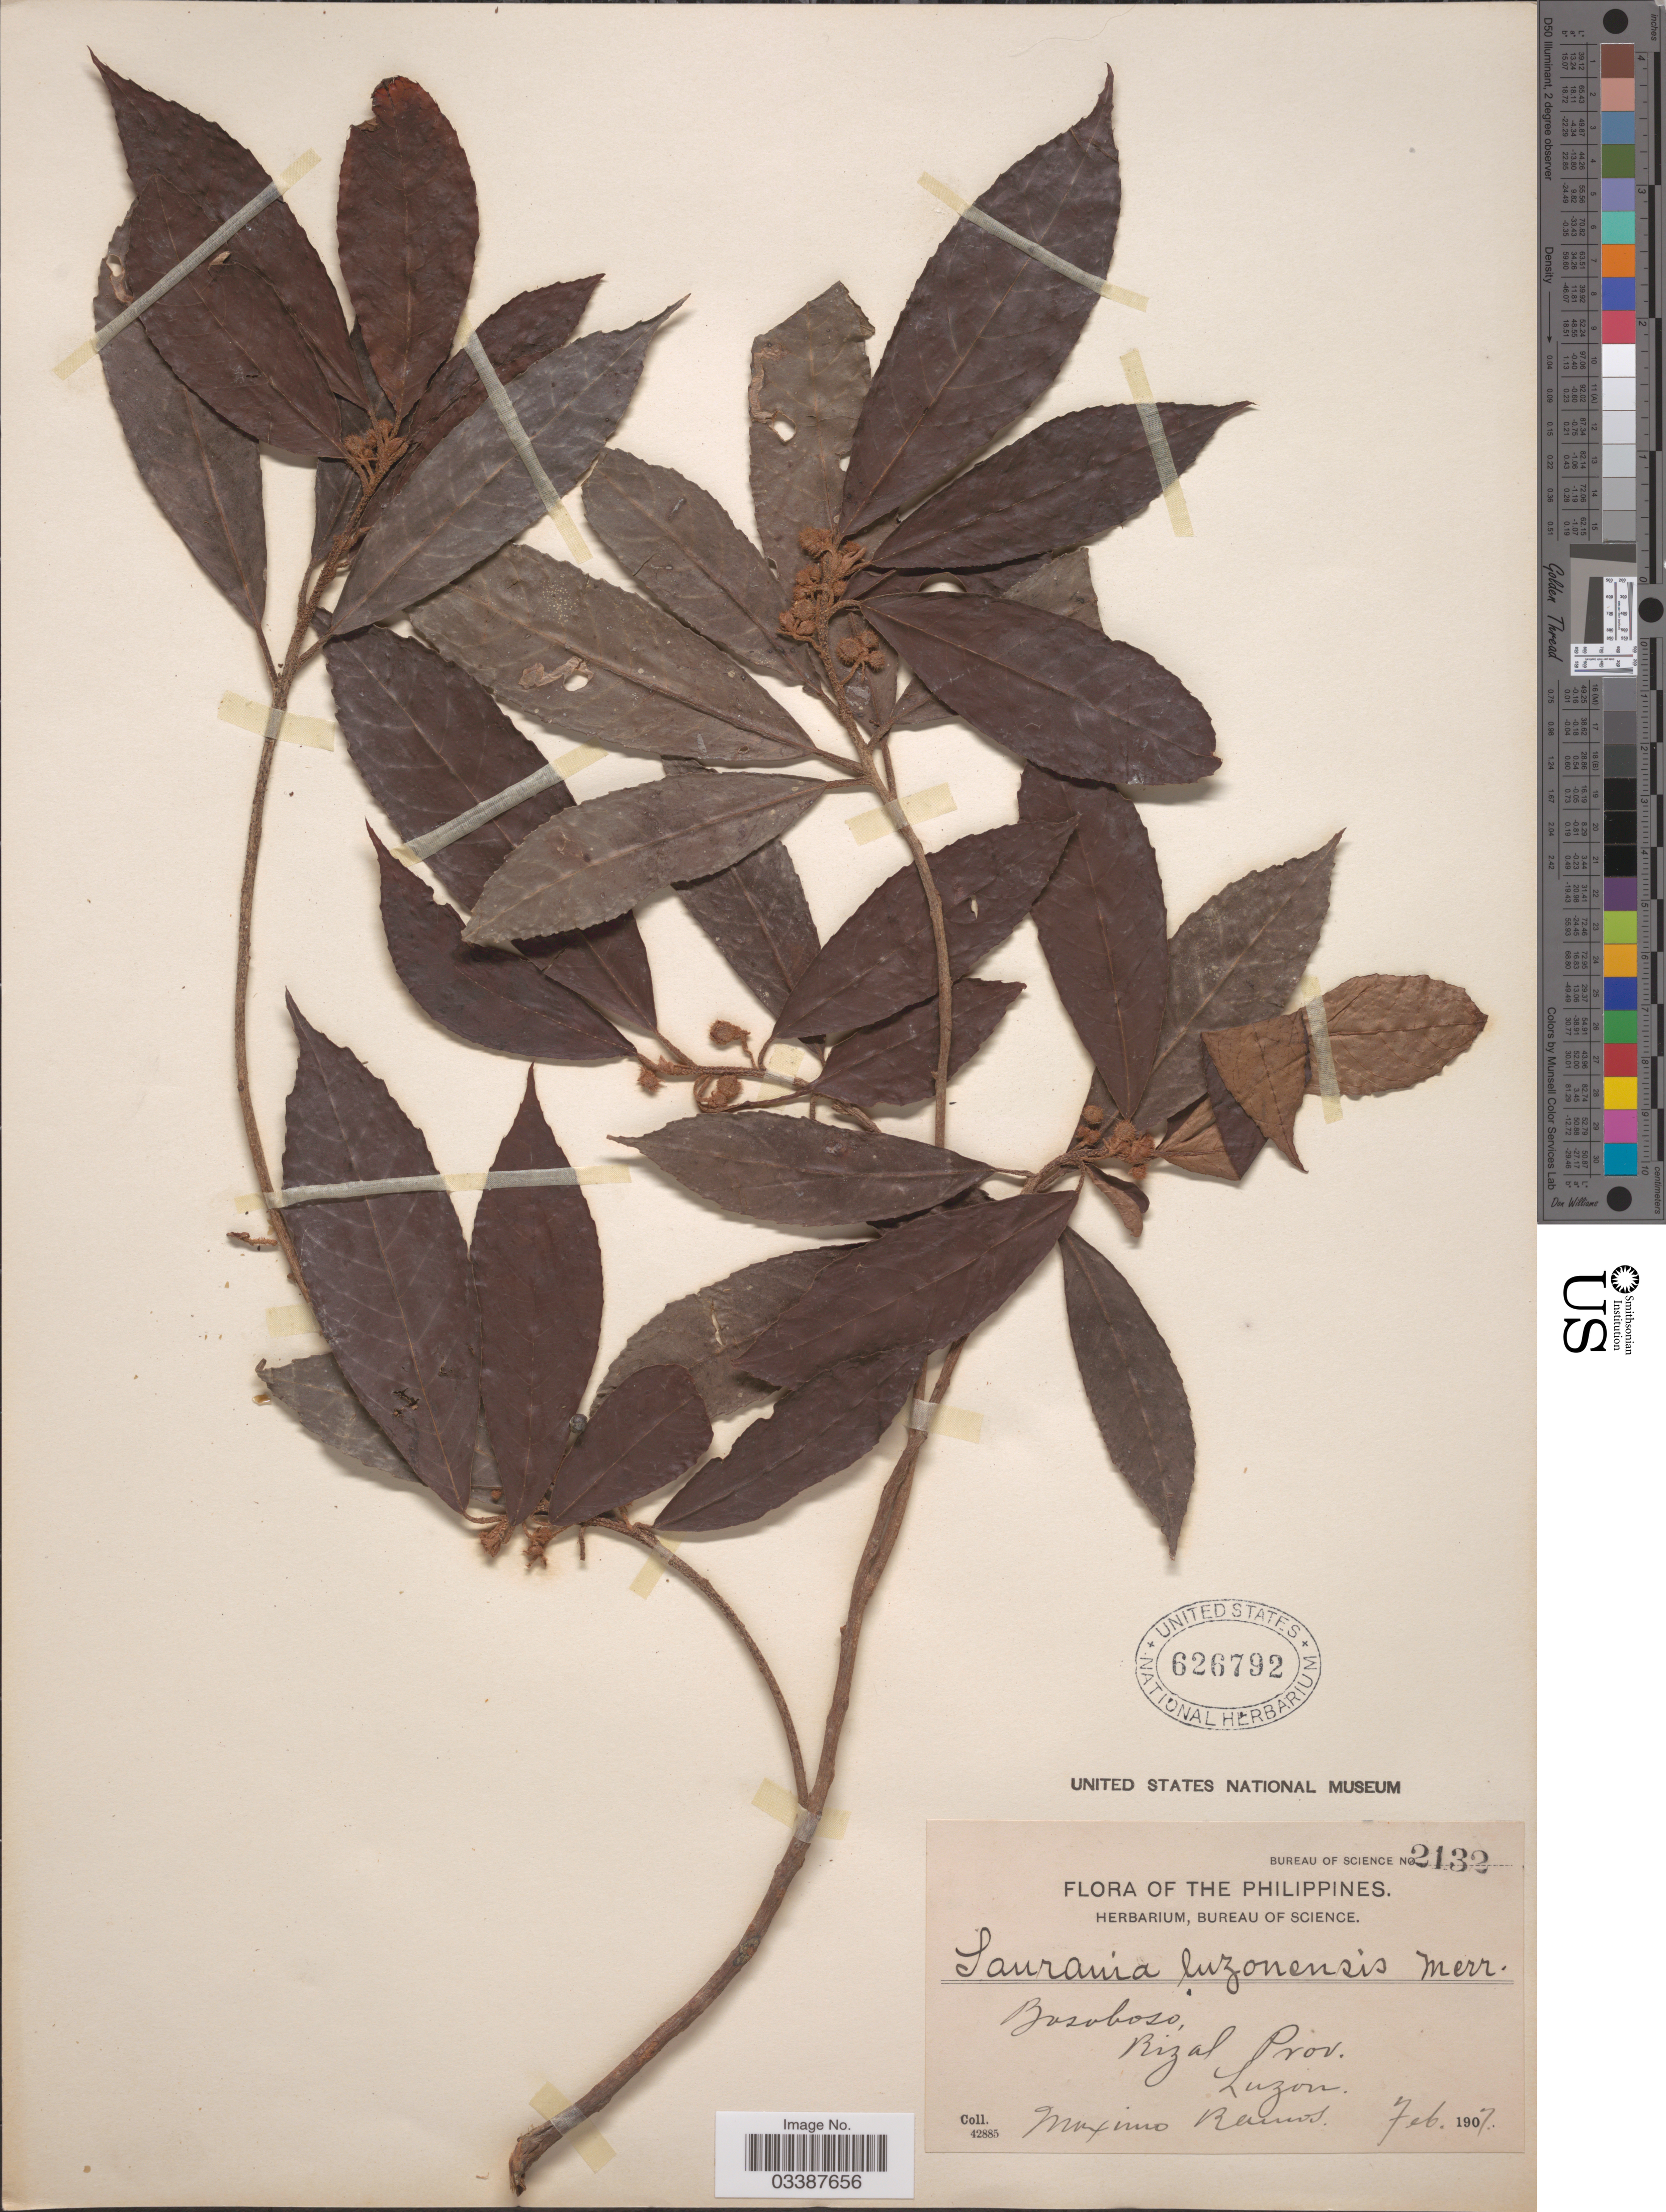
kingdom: Plantae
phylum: Tracheophyta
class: Magnoliopsida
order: Ericales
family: Actinidiaceae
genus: Saurauia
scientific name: Saurauia luzoniensis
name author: Merr.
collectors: M. Ramos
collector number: Bureau of Science 2132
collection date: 1907-02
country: Philippines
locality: Bosoboso, Rizal Prov., Luzon.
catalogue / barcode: US 626792